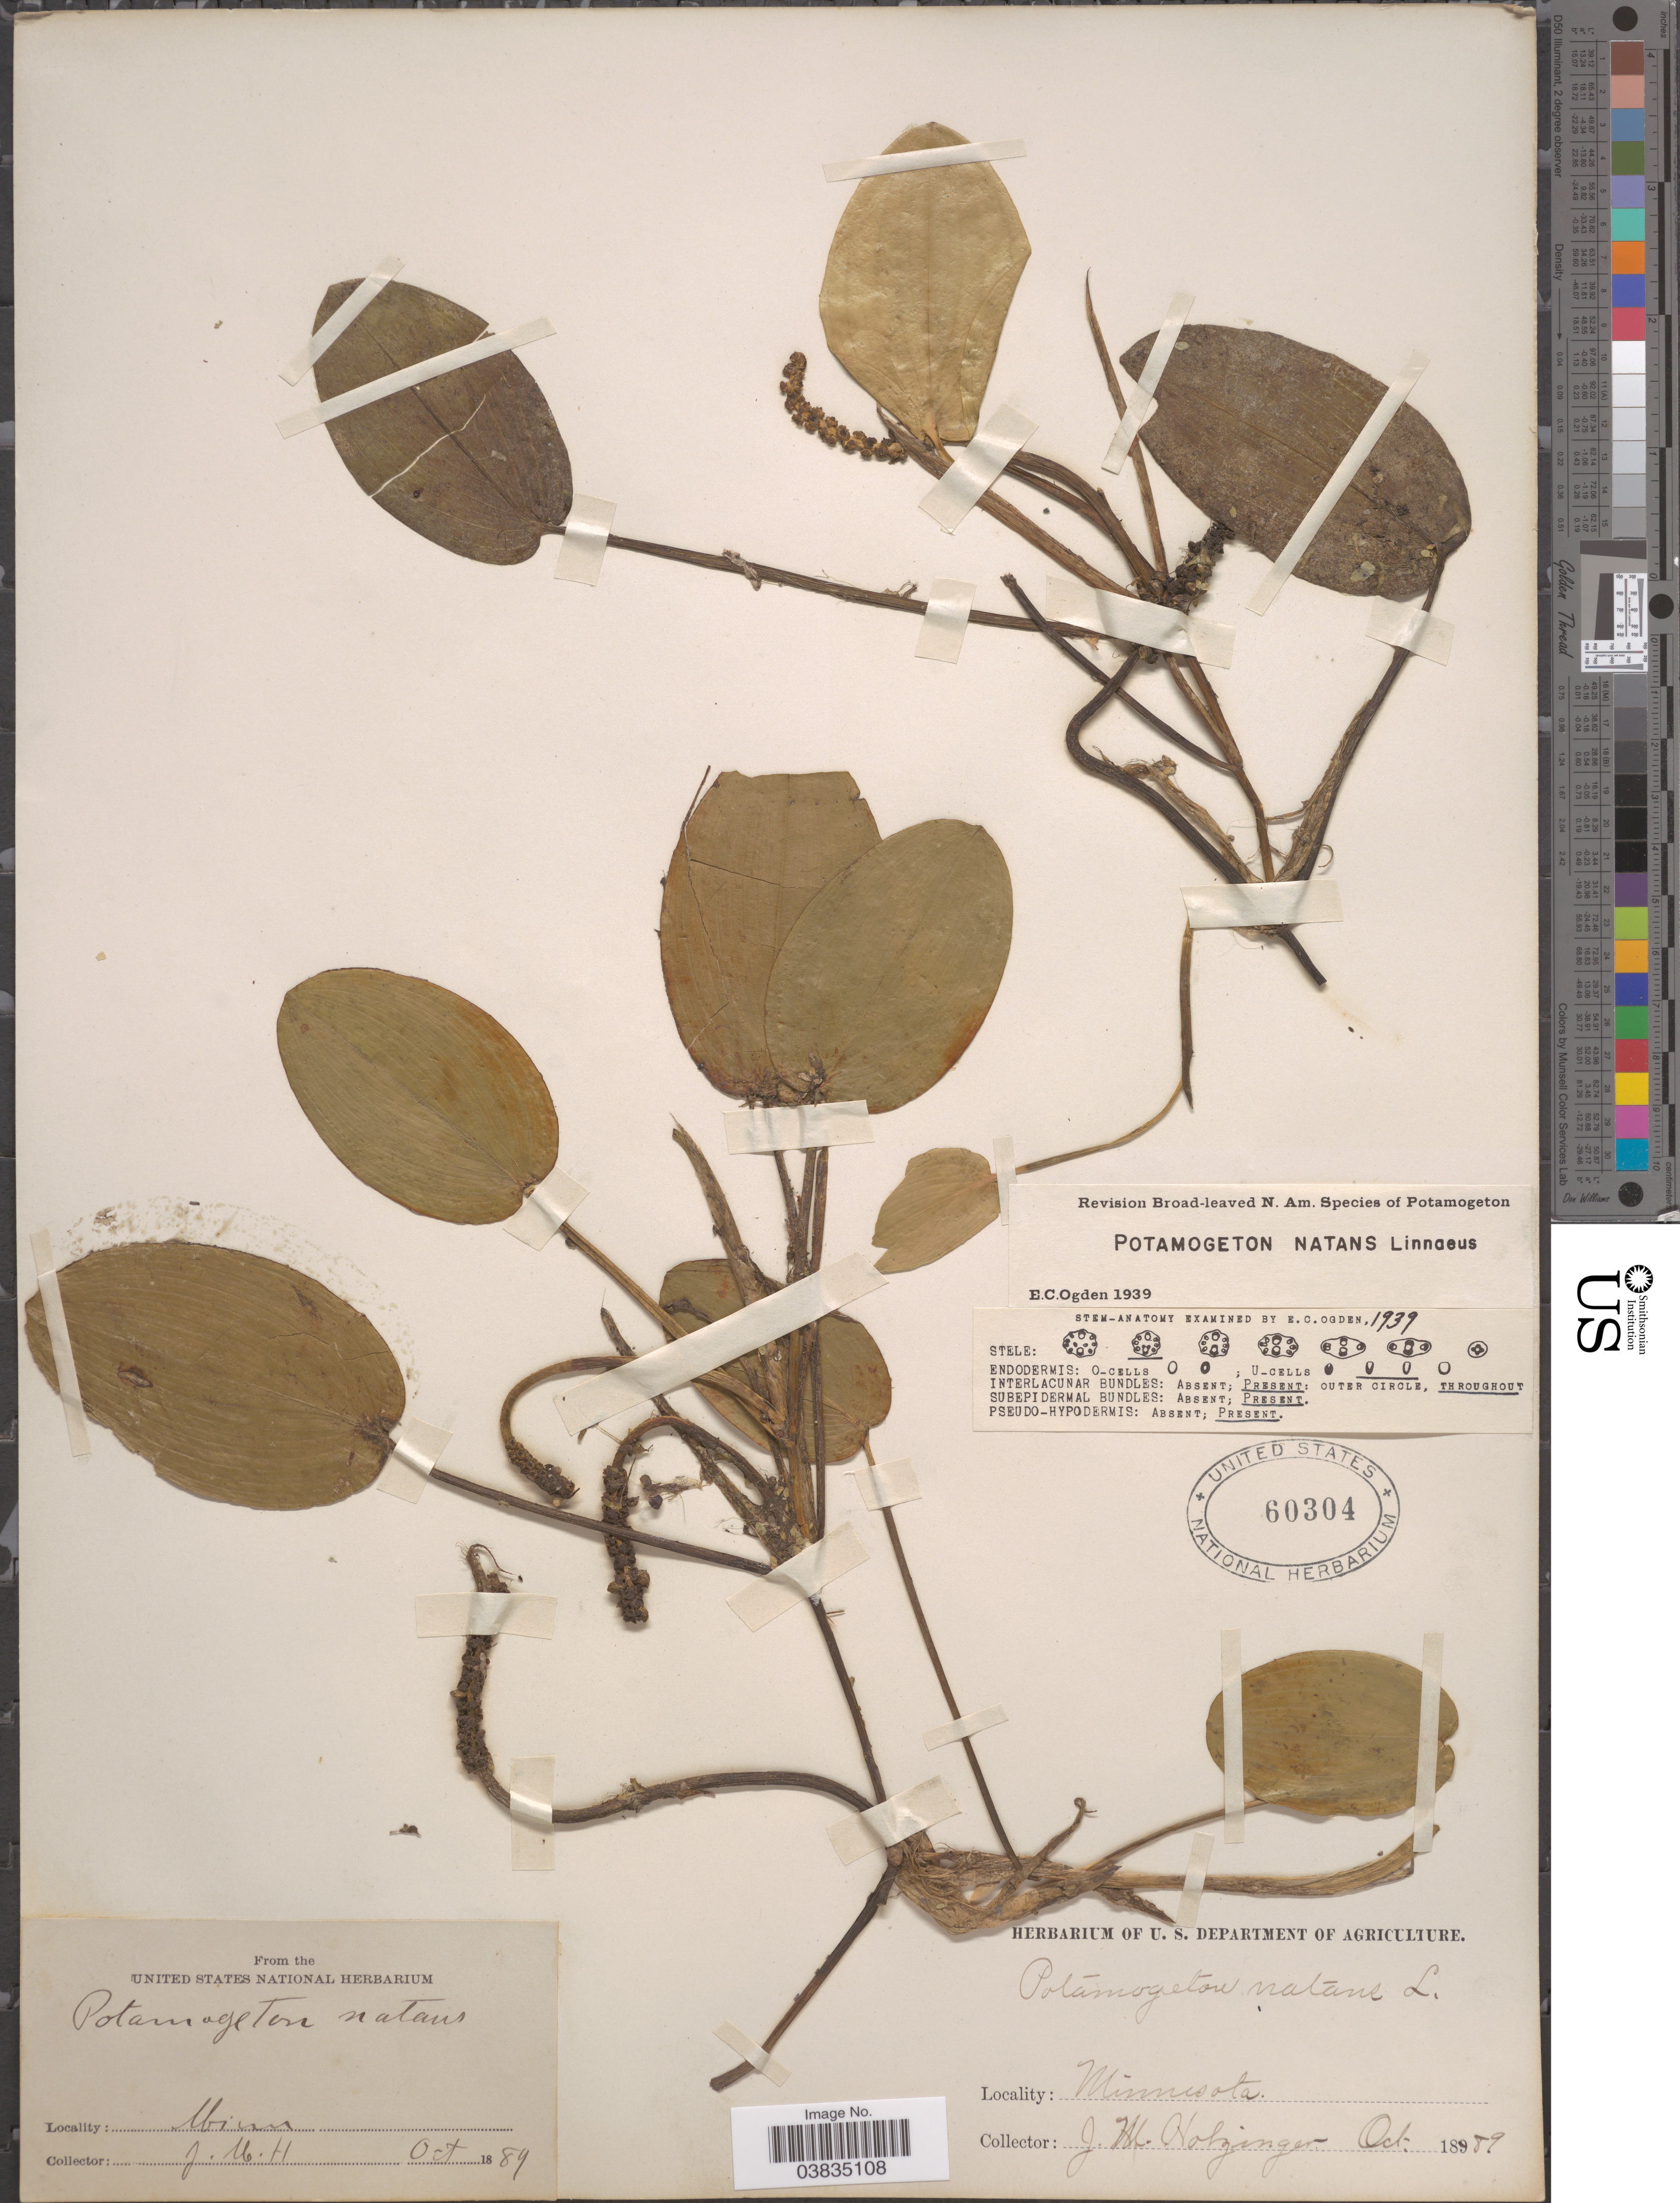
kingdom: Plantae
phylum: Tracheophyta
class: Liliopsida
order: Alismatales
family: Potamogetonaceae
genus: Potamogeton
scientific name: Potamogeton natans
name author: L.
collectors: J. M. Holzinger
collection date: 1889-10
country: United States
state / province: Minnesota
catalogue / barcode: US 60304